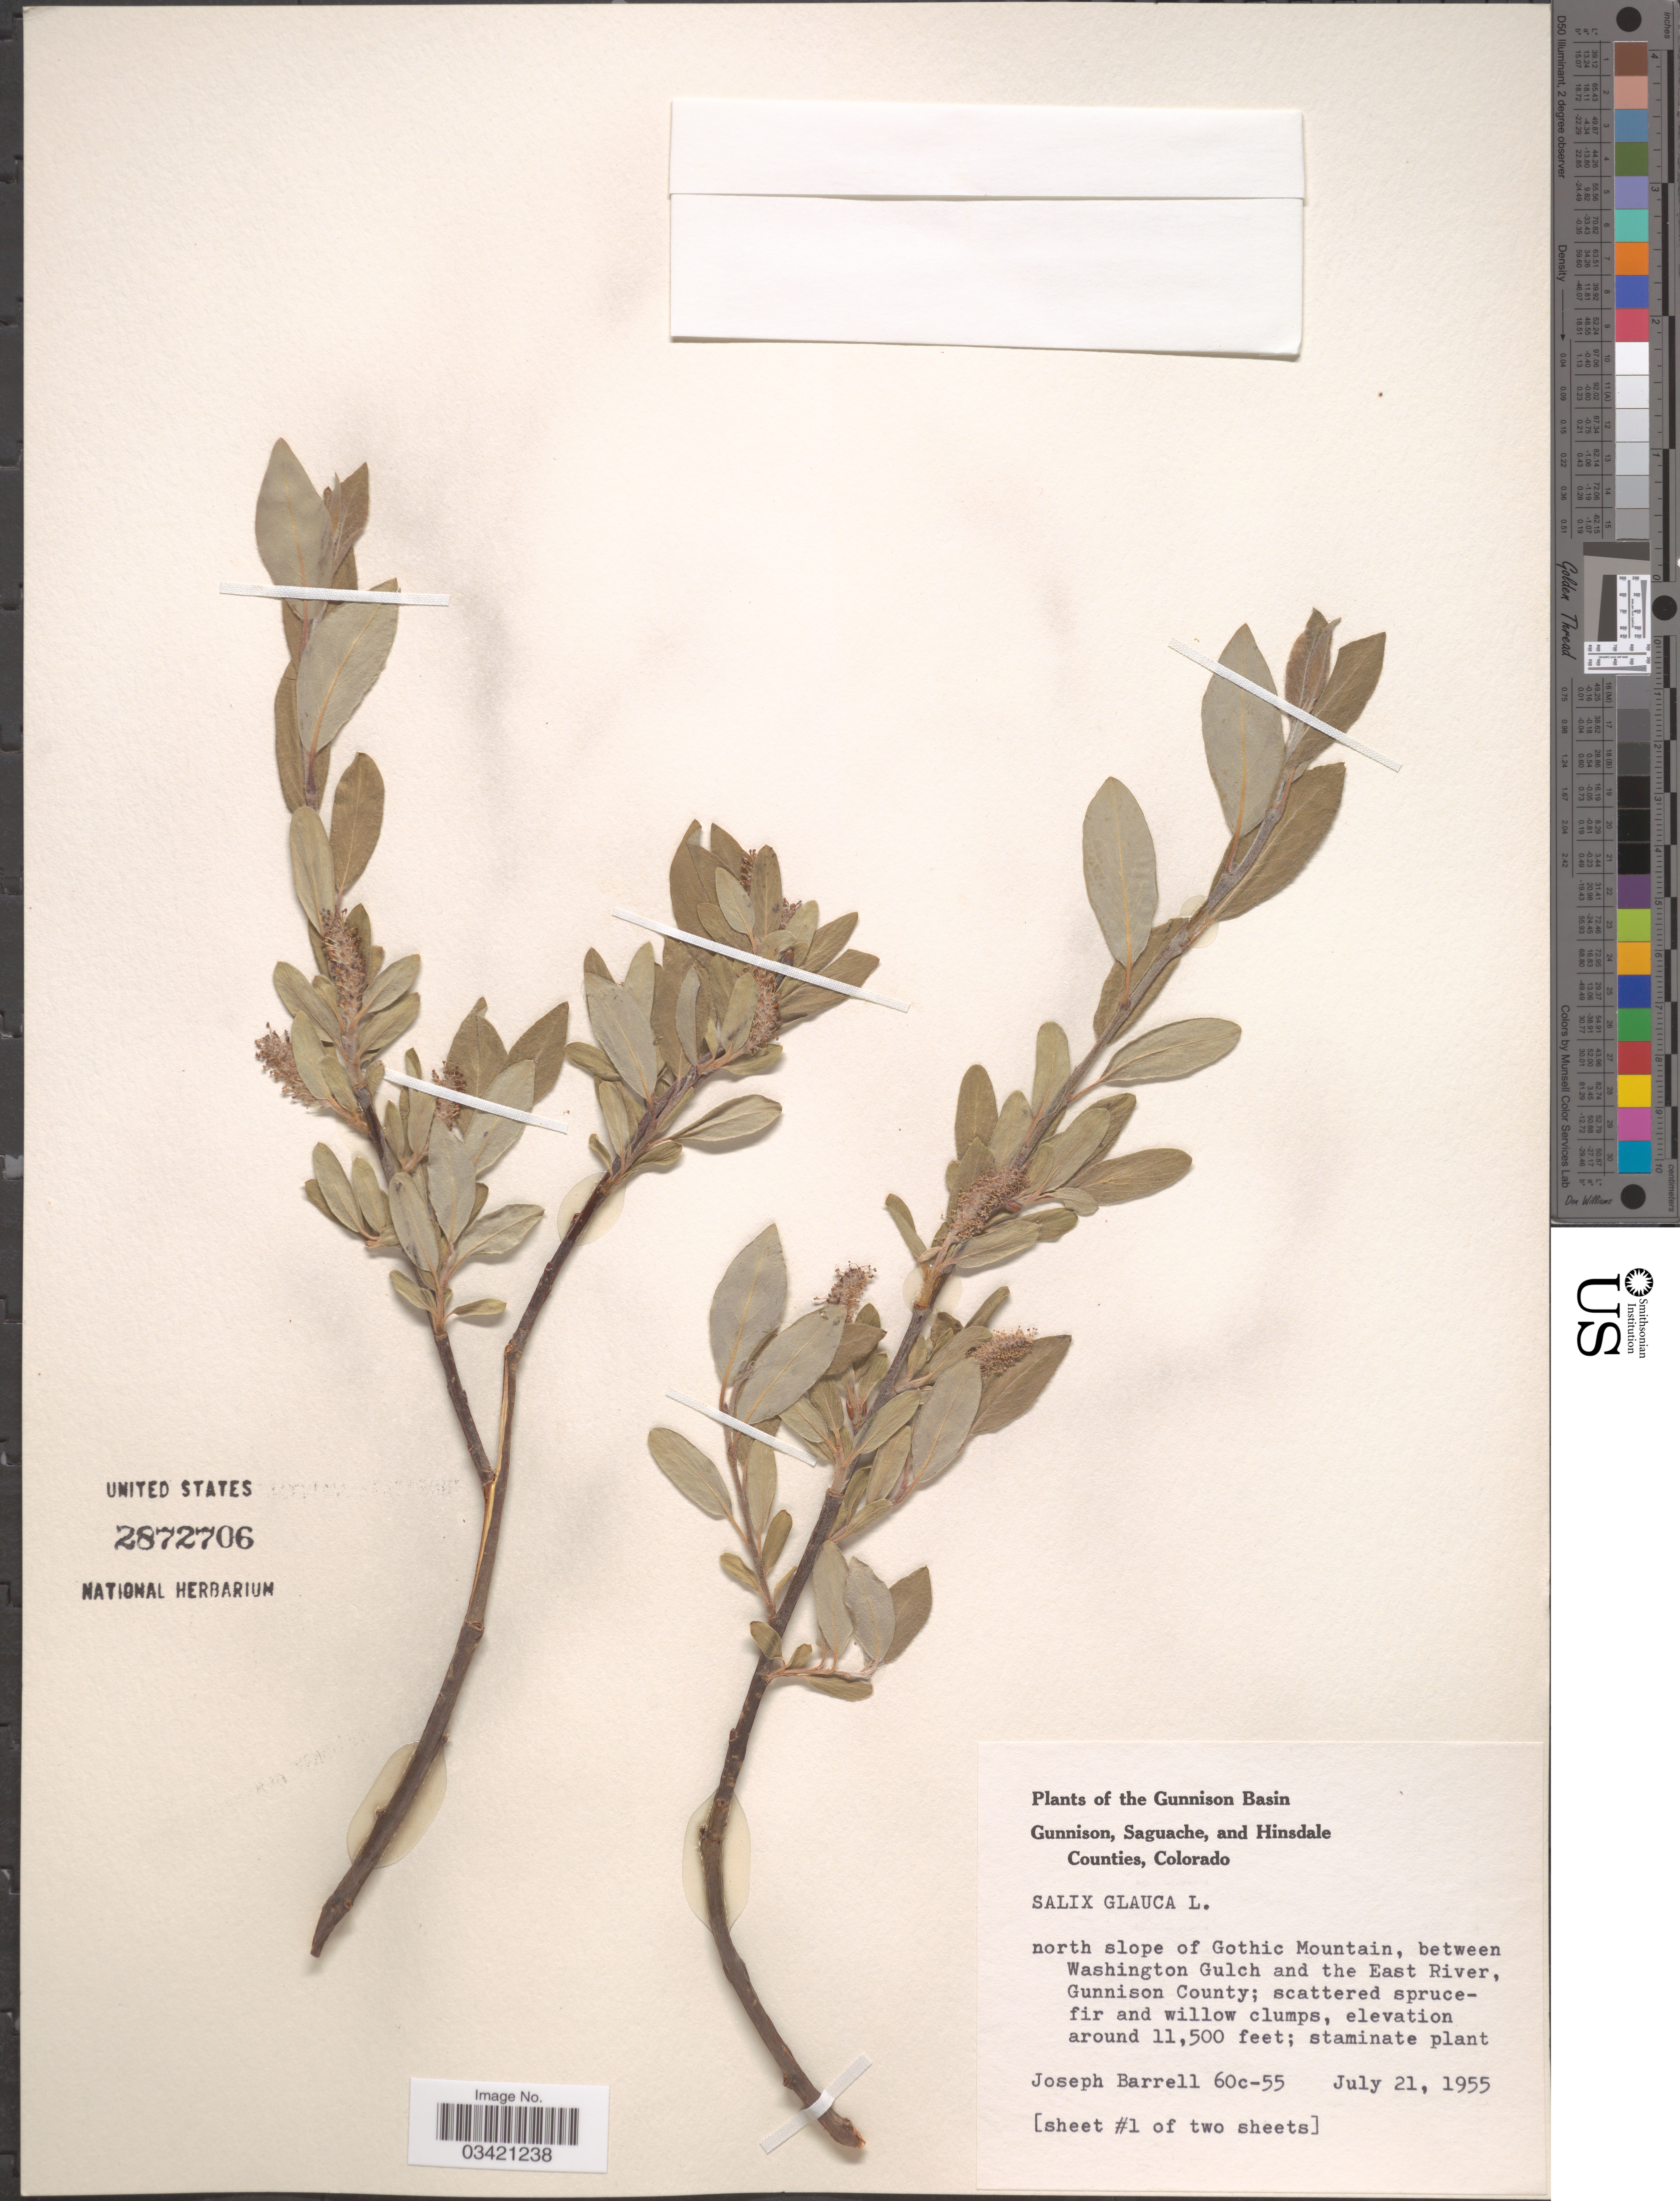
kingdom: Plantae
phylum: Tracheophyta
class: Magnoliopsida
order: Malpighiales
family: Salicaceae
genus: Salix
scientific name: Salix glauca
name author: L.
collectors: J. Barrell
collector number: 60c-55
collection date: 1955-07-21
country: United States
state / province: Colorado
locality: The Gunnison Basin. North slope of Gothic Mountain, between Washington Gulch and the East River, Gunnison County.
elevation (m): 3505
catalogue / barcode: US 2872706